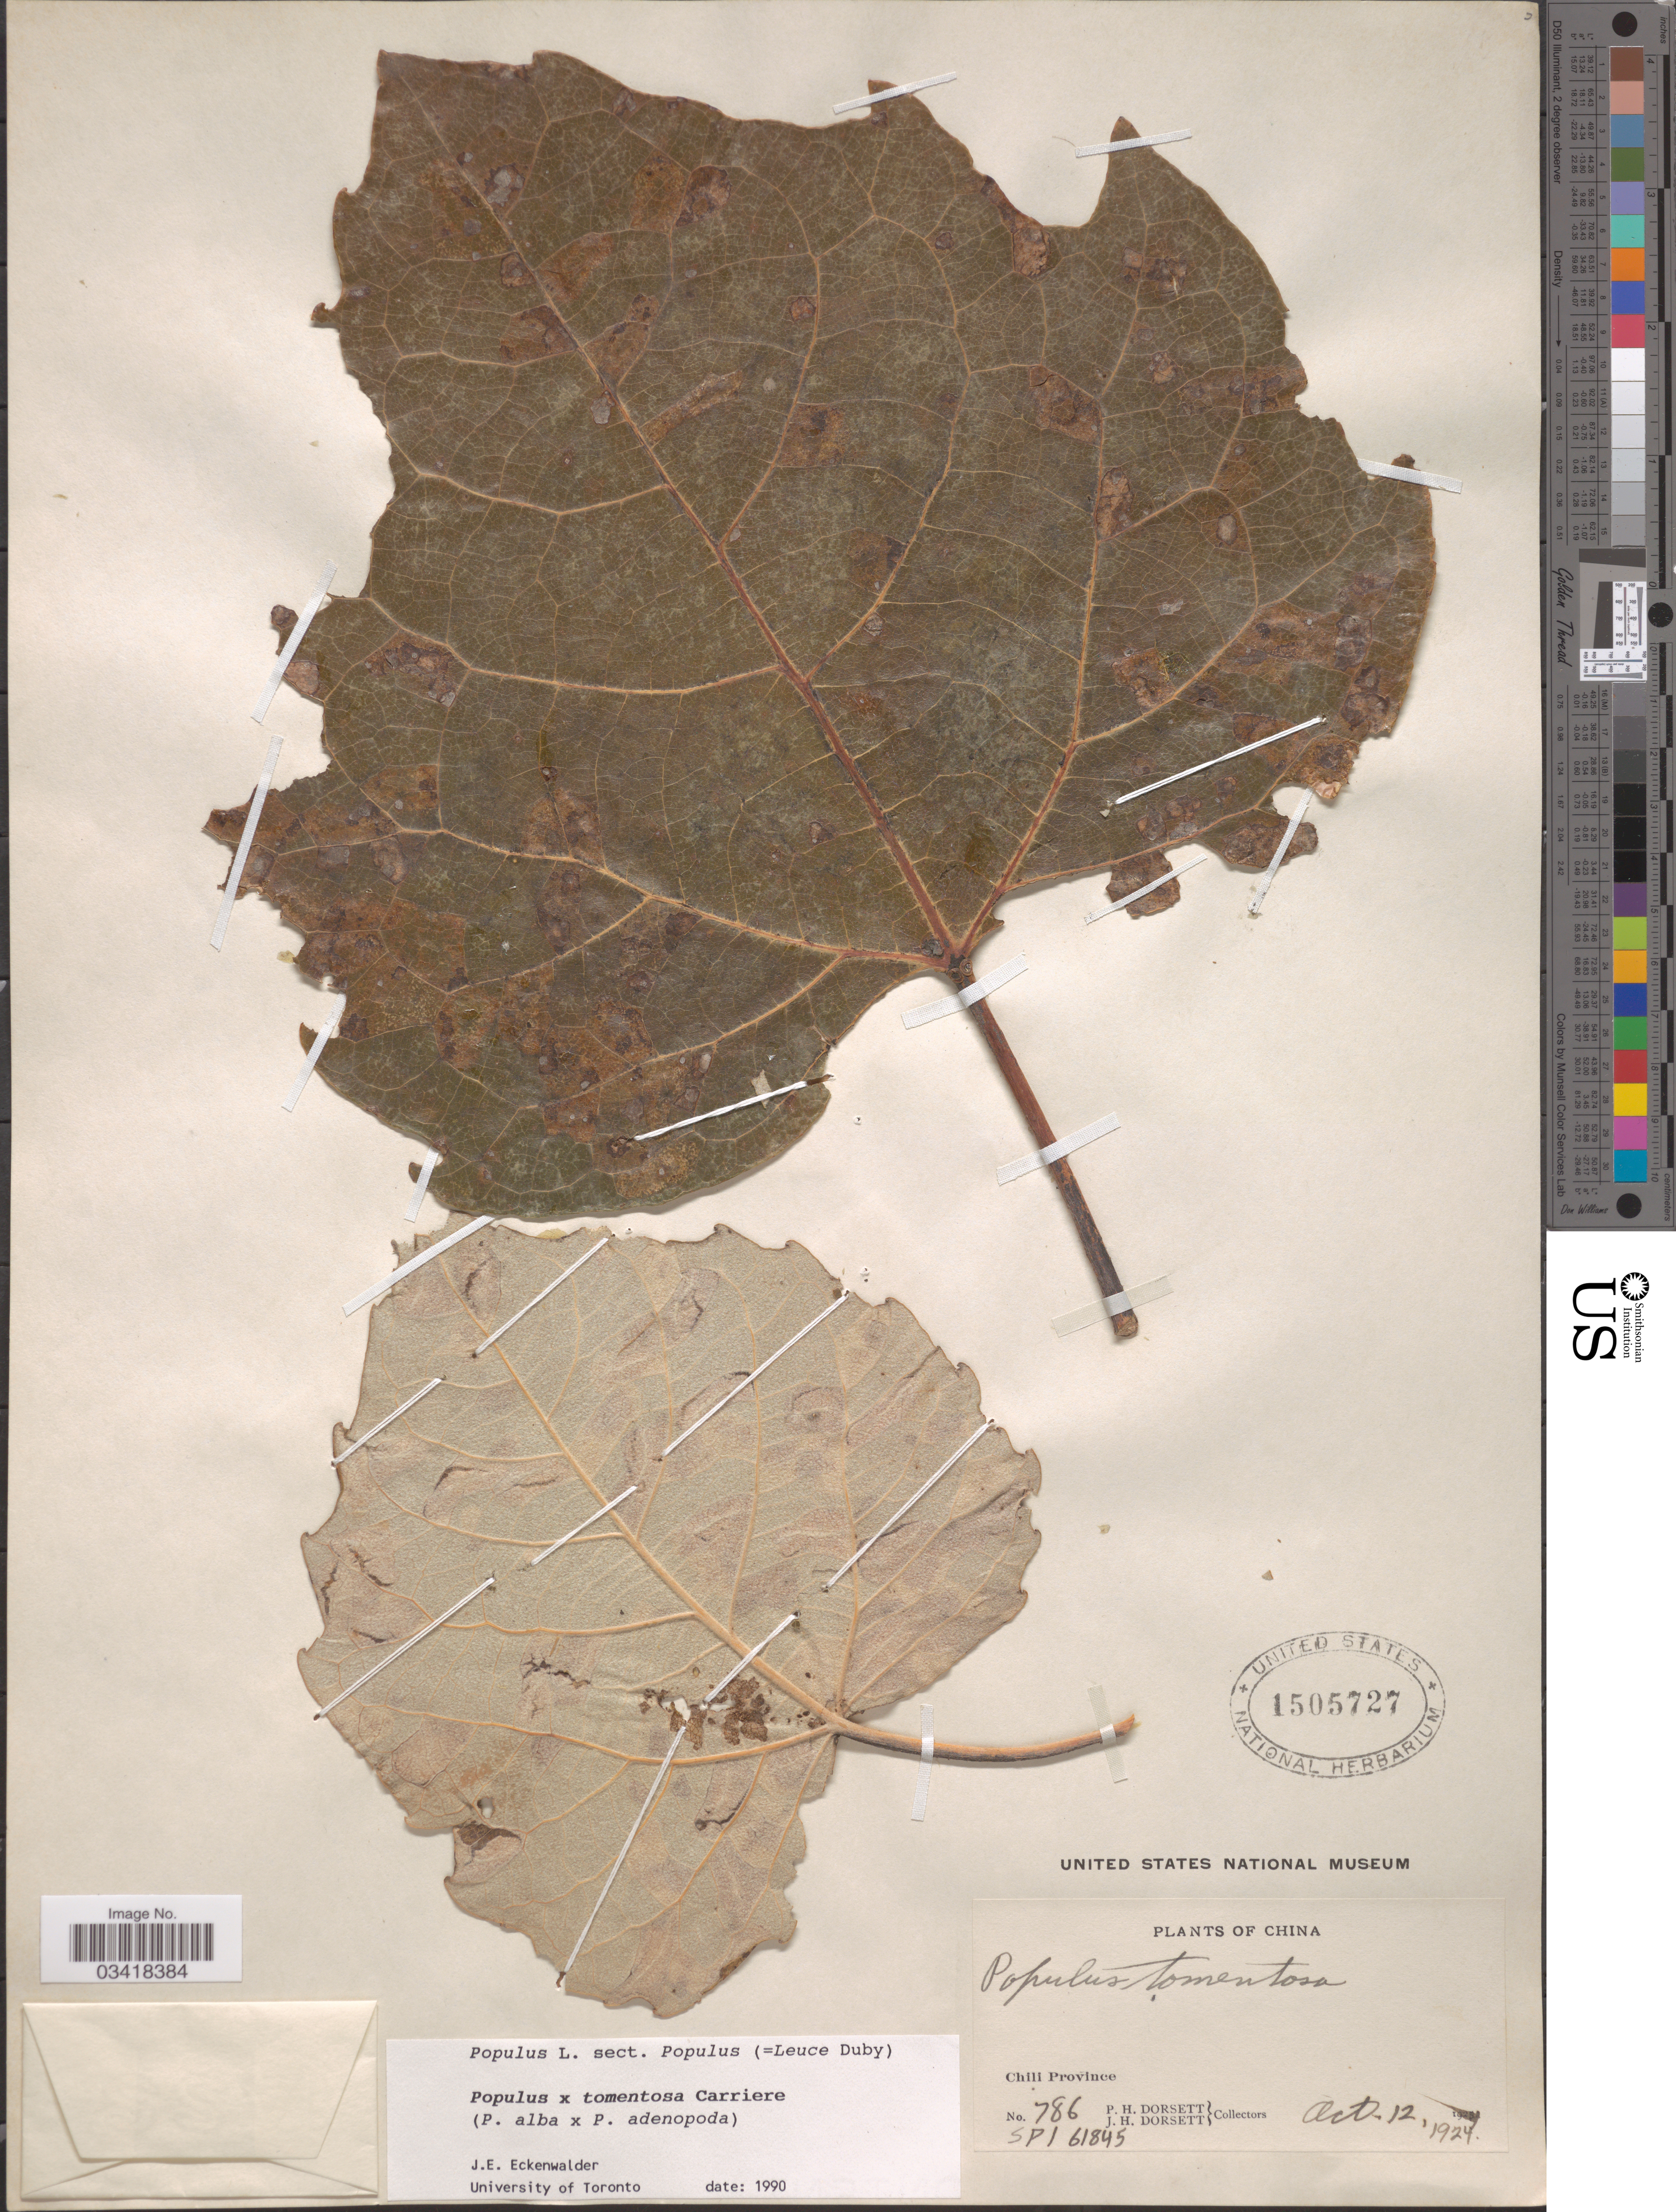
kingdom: Plantae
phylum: Tracheophyta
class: Magnoliopsida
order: Malpighiales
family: Salicaceae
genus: Populus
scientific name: Populus x tomentosa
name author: Carrière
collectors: P. H. Dorsett & J. Dorsett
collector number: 789/SPI 61845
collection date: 1924-10-12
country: China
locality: Chili Province.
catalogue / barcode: US 1505727